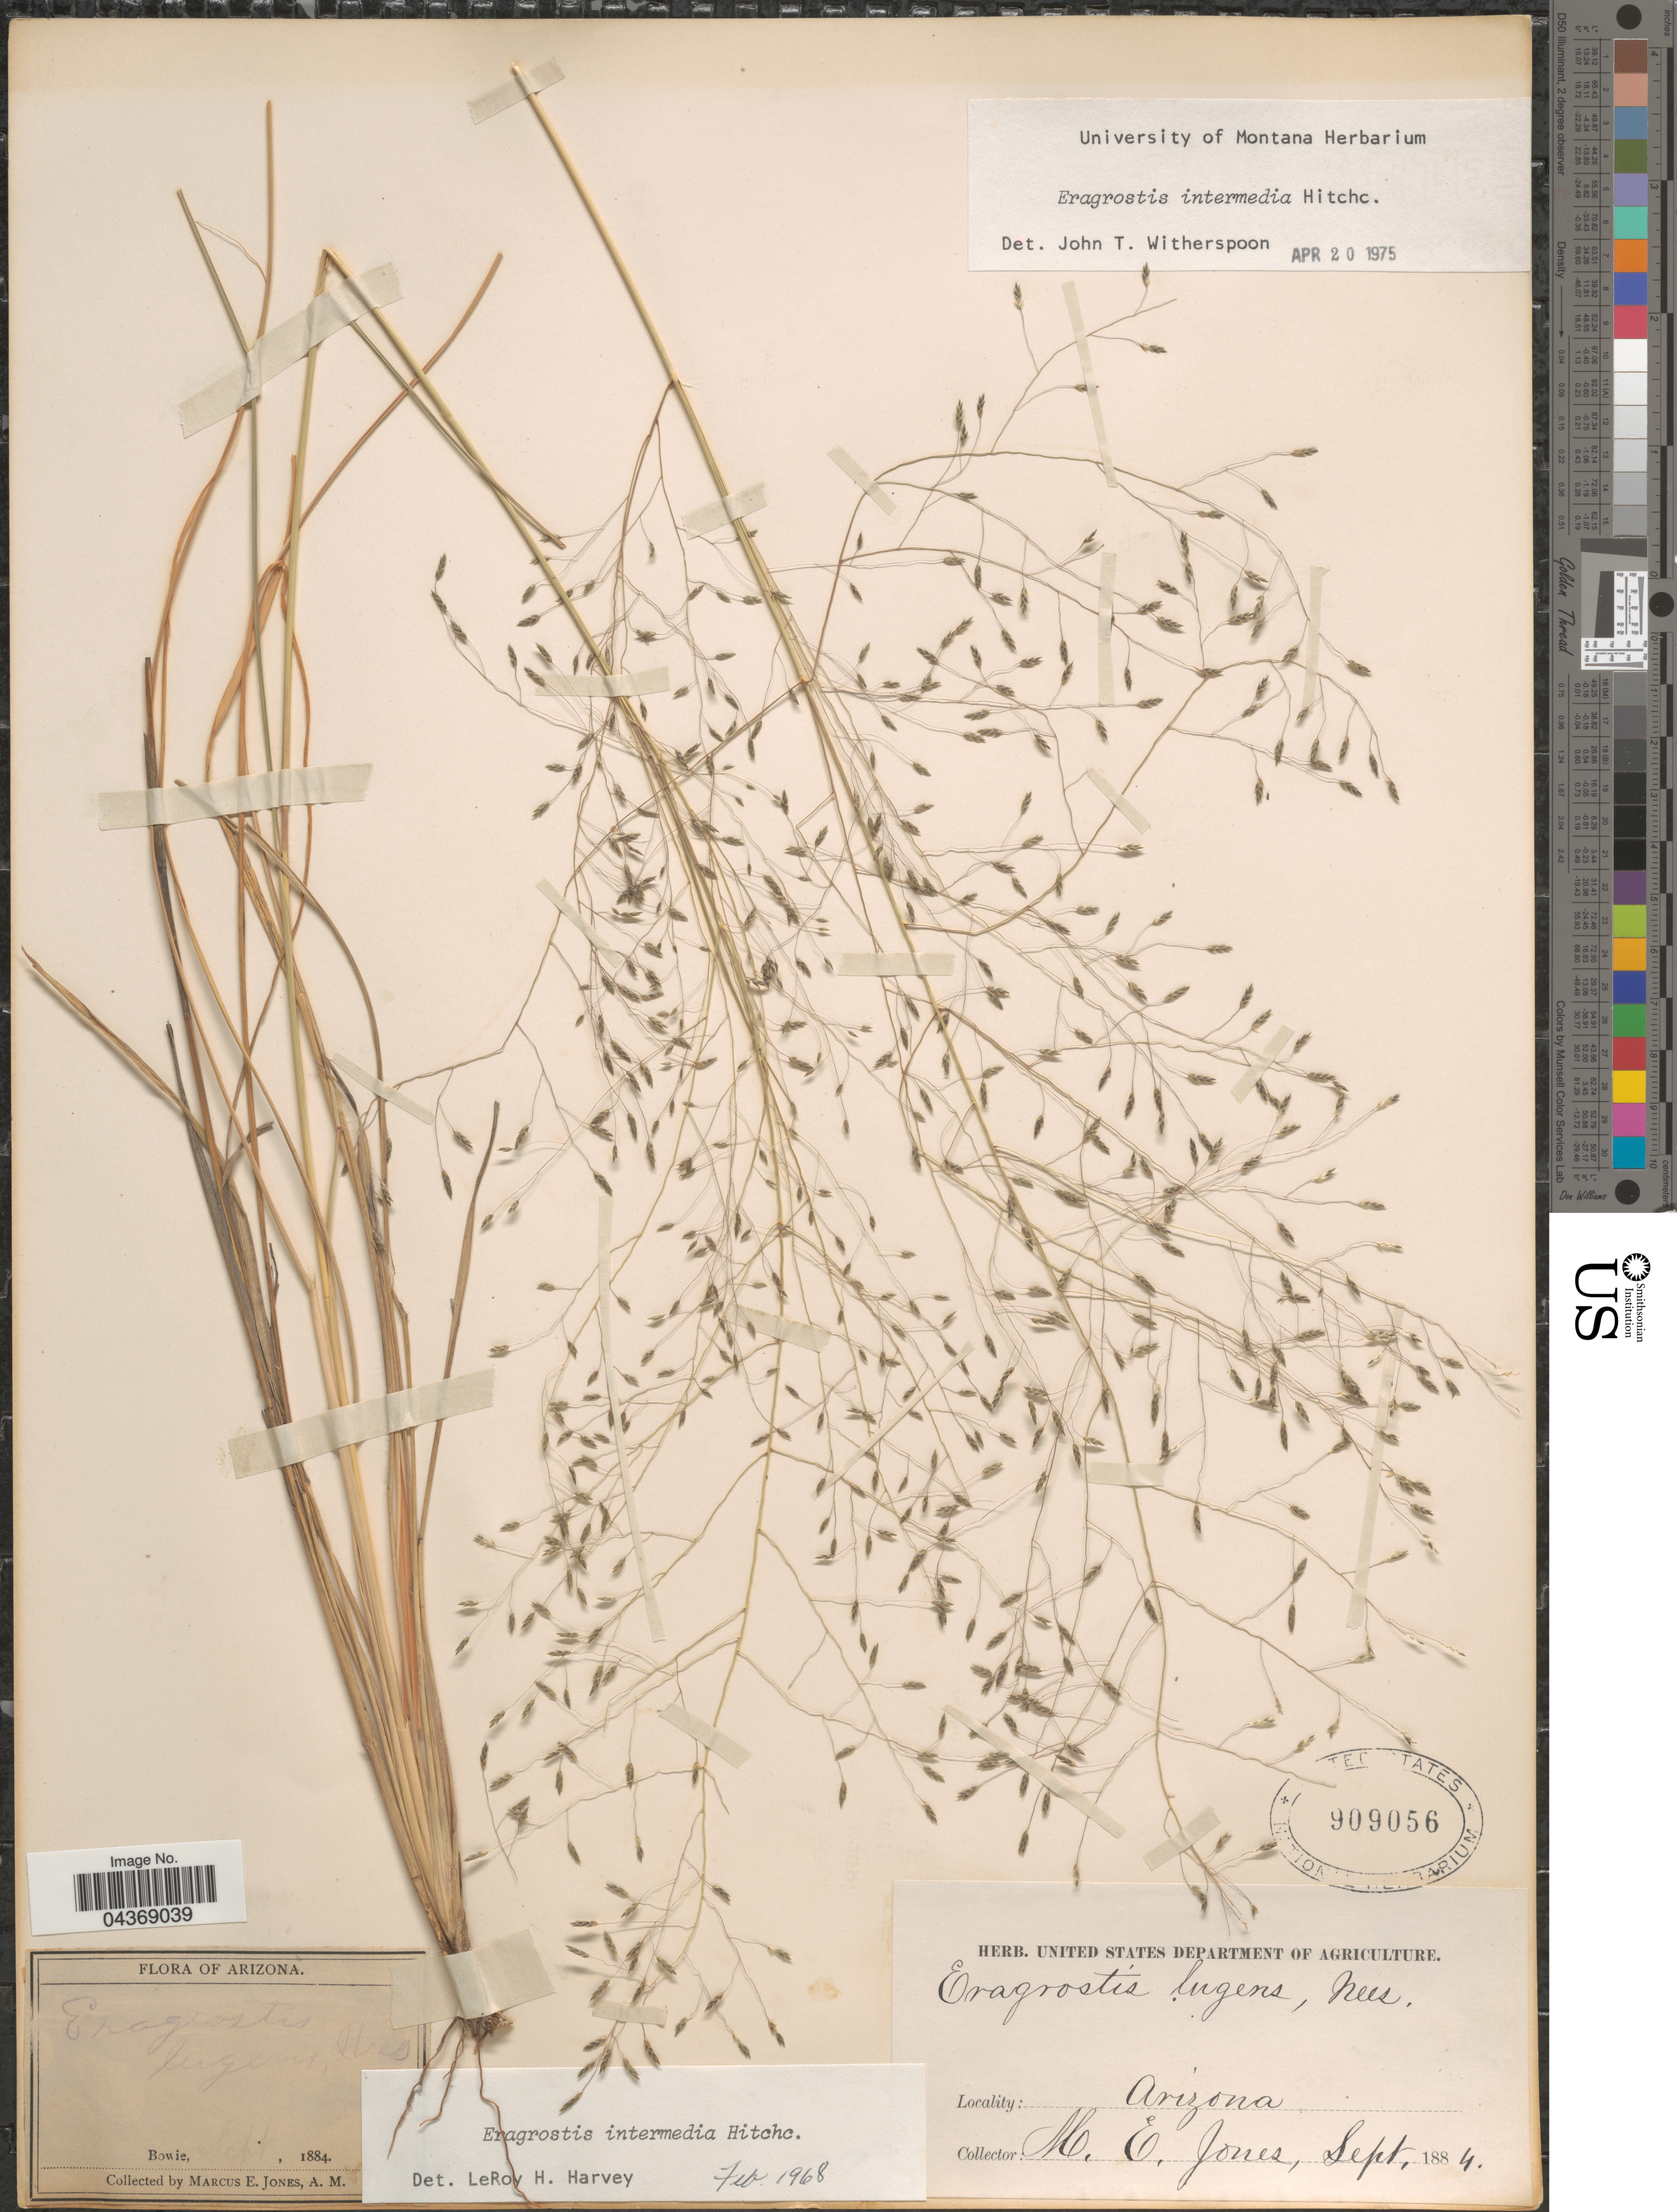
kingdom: Plantae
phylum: Tracheophyta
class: Liliopsida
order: Poales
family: Poaceae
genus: Eragrostis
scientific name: Eragrostis intermedia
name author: Hitchc.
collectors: M. E. Jones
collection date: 1884-09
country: United States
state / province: Arizona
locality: Bowie.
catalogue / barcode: US 909056